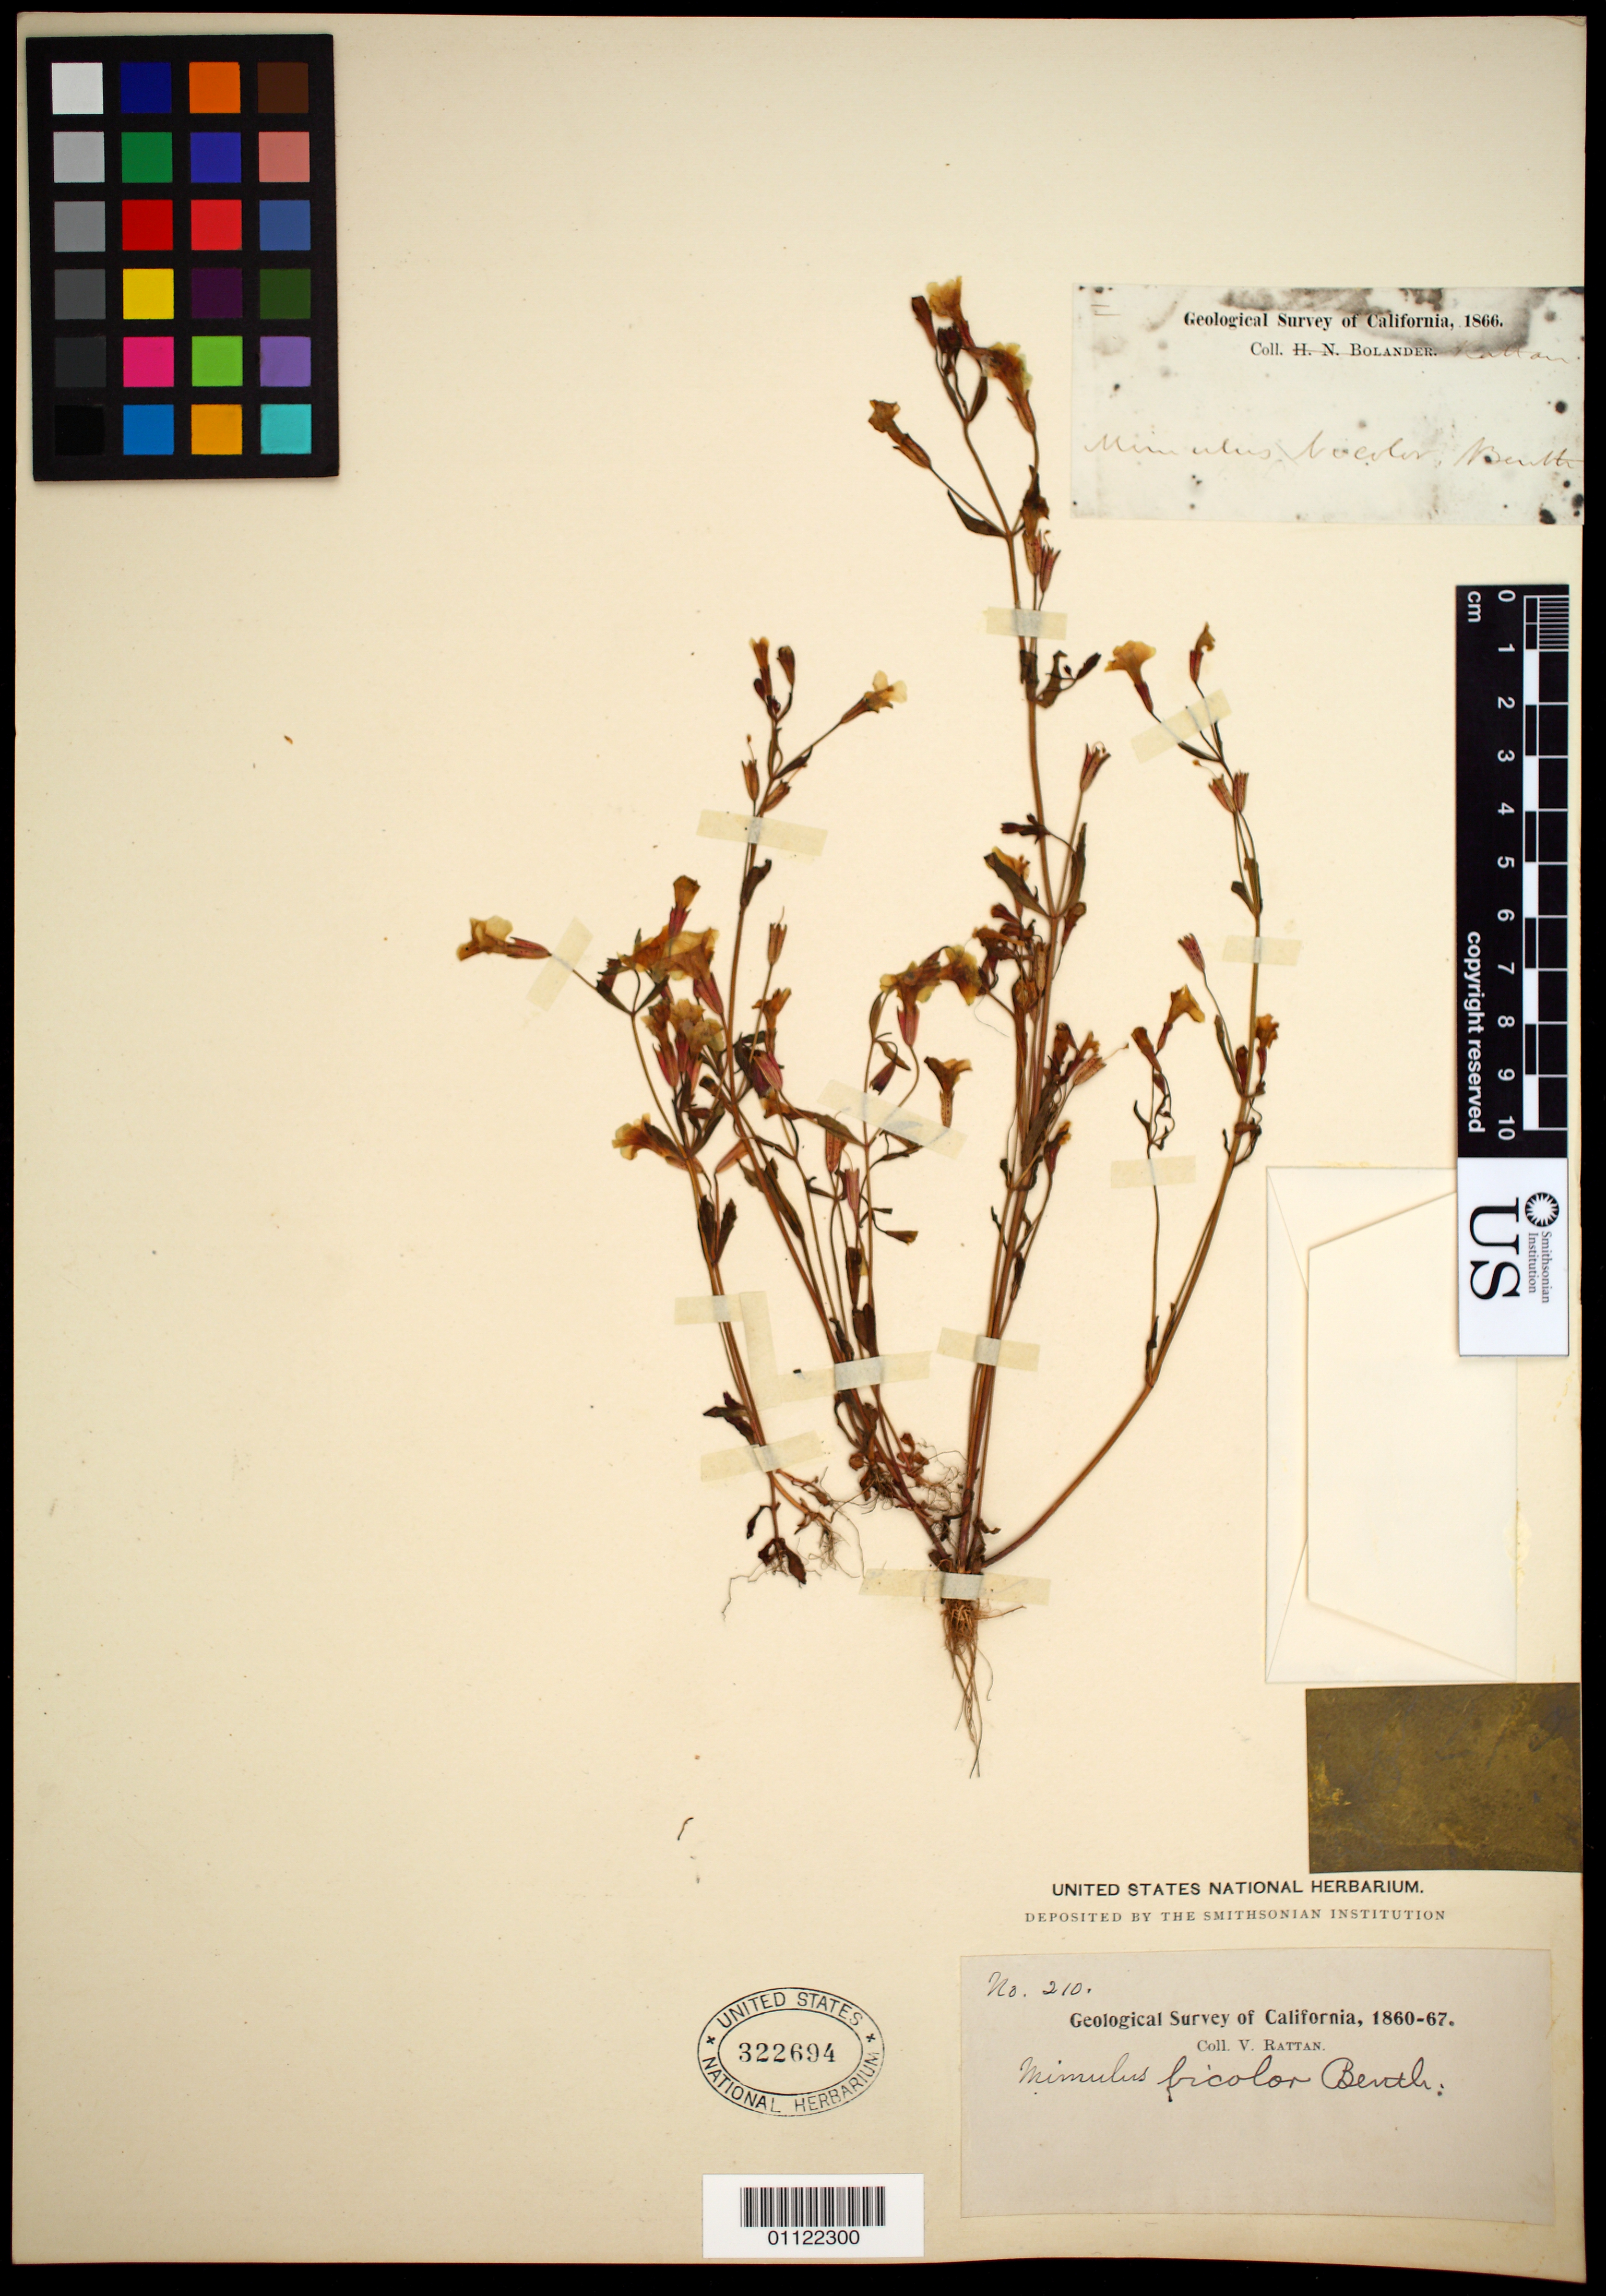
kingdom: Plantae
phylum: Tracheophyta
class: Magnoliopsida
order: Lamiales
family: Phrymaceae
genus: Mimulus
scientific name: Mimulus bicolor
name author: Hartw. ex Benth.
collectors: V. Rattan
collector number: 210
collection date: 1860/1866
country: United States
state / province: California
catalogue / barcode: US 322694